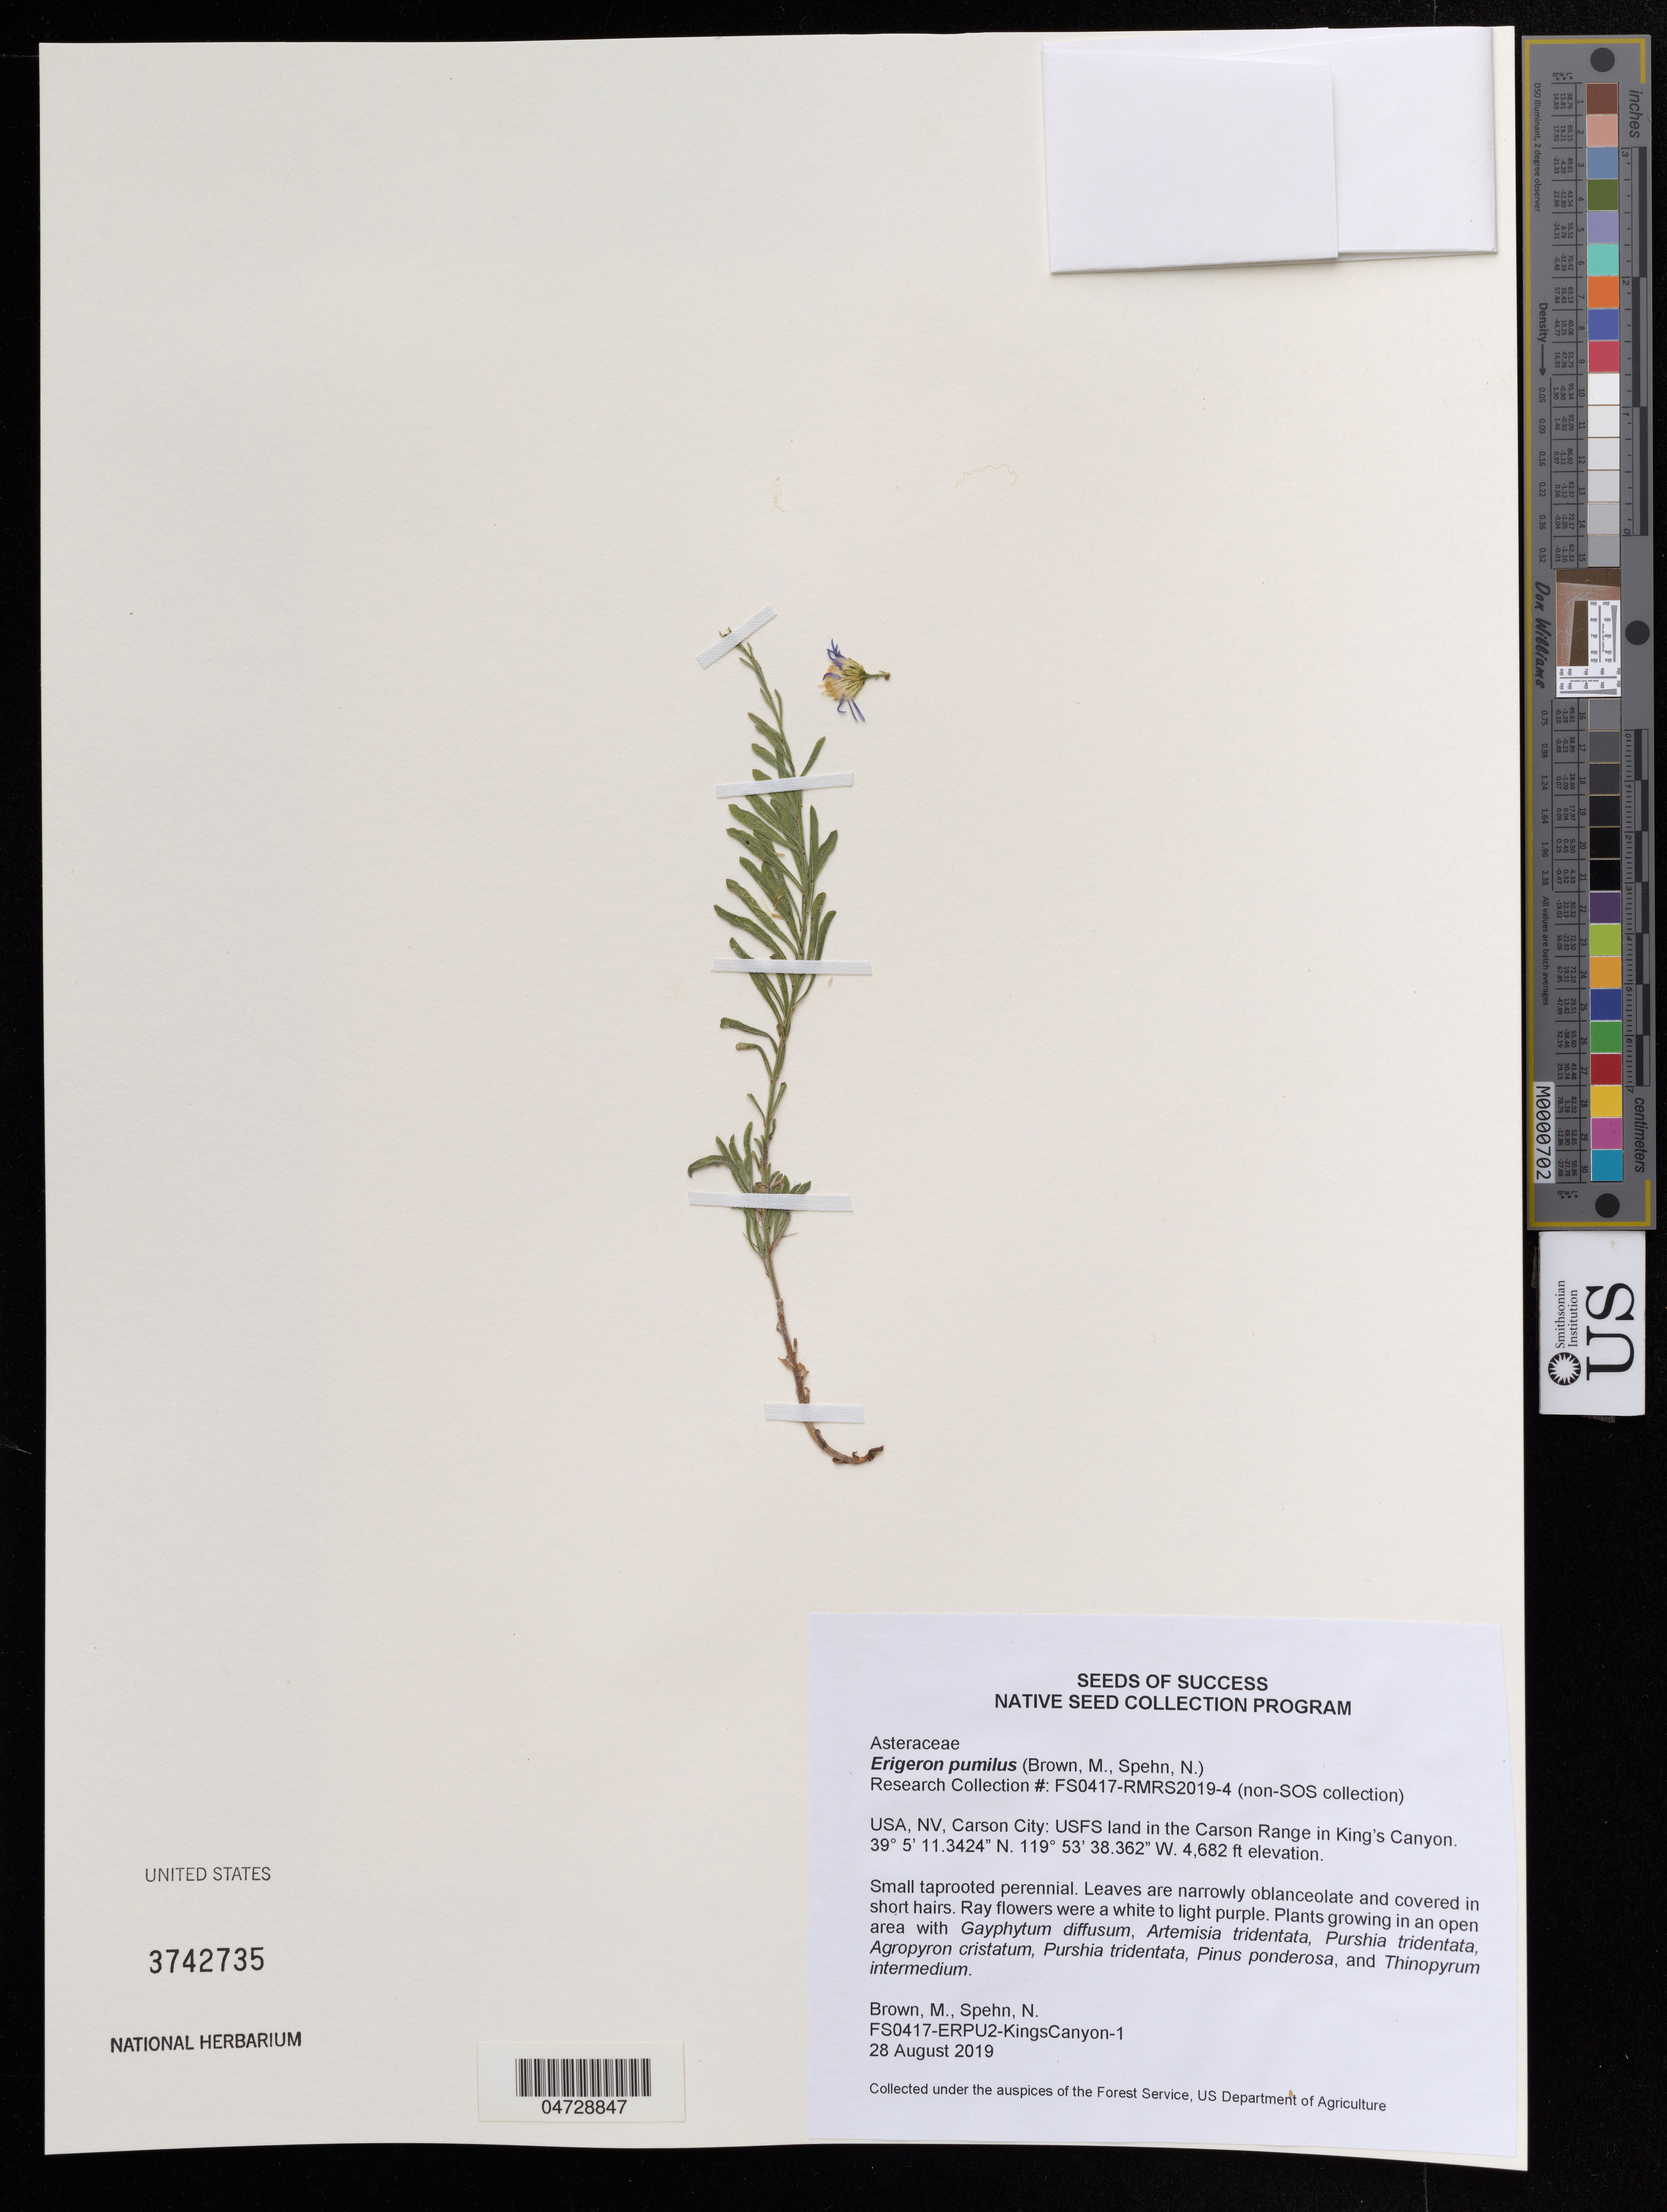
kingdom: Plantae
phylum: Tracheophyta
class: Magnoliopsida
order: Asterales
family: Asteraceae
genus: Erigeron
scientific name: Erigeron pumilus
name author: Nutt.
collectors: M. Brown & N. Spehn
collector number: FS0417-RMRS2019-4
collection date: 2019-08-28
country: United States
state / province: Nevada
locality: Carson City: USFS land in the Carson Range in King's Canyon.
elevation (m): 1427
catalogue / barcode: US 3742735